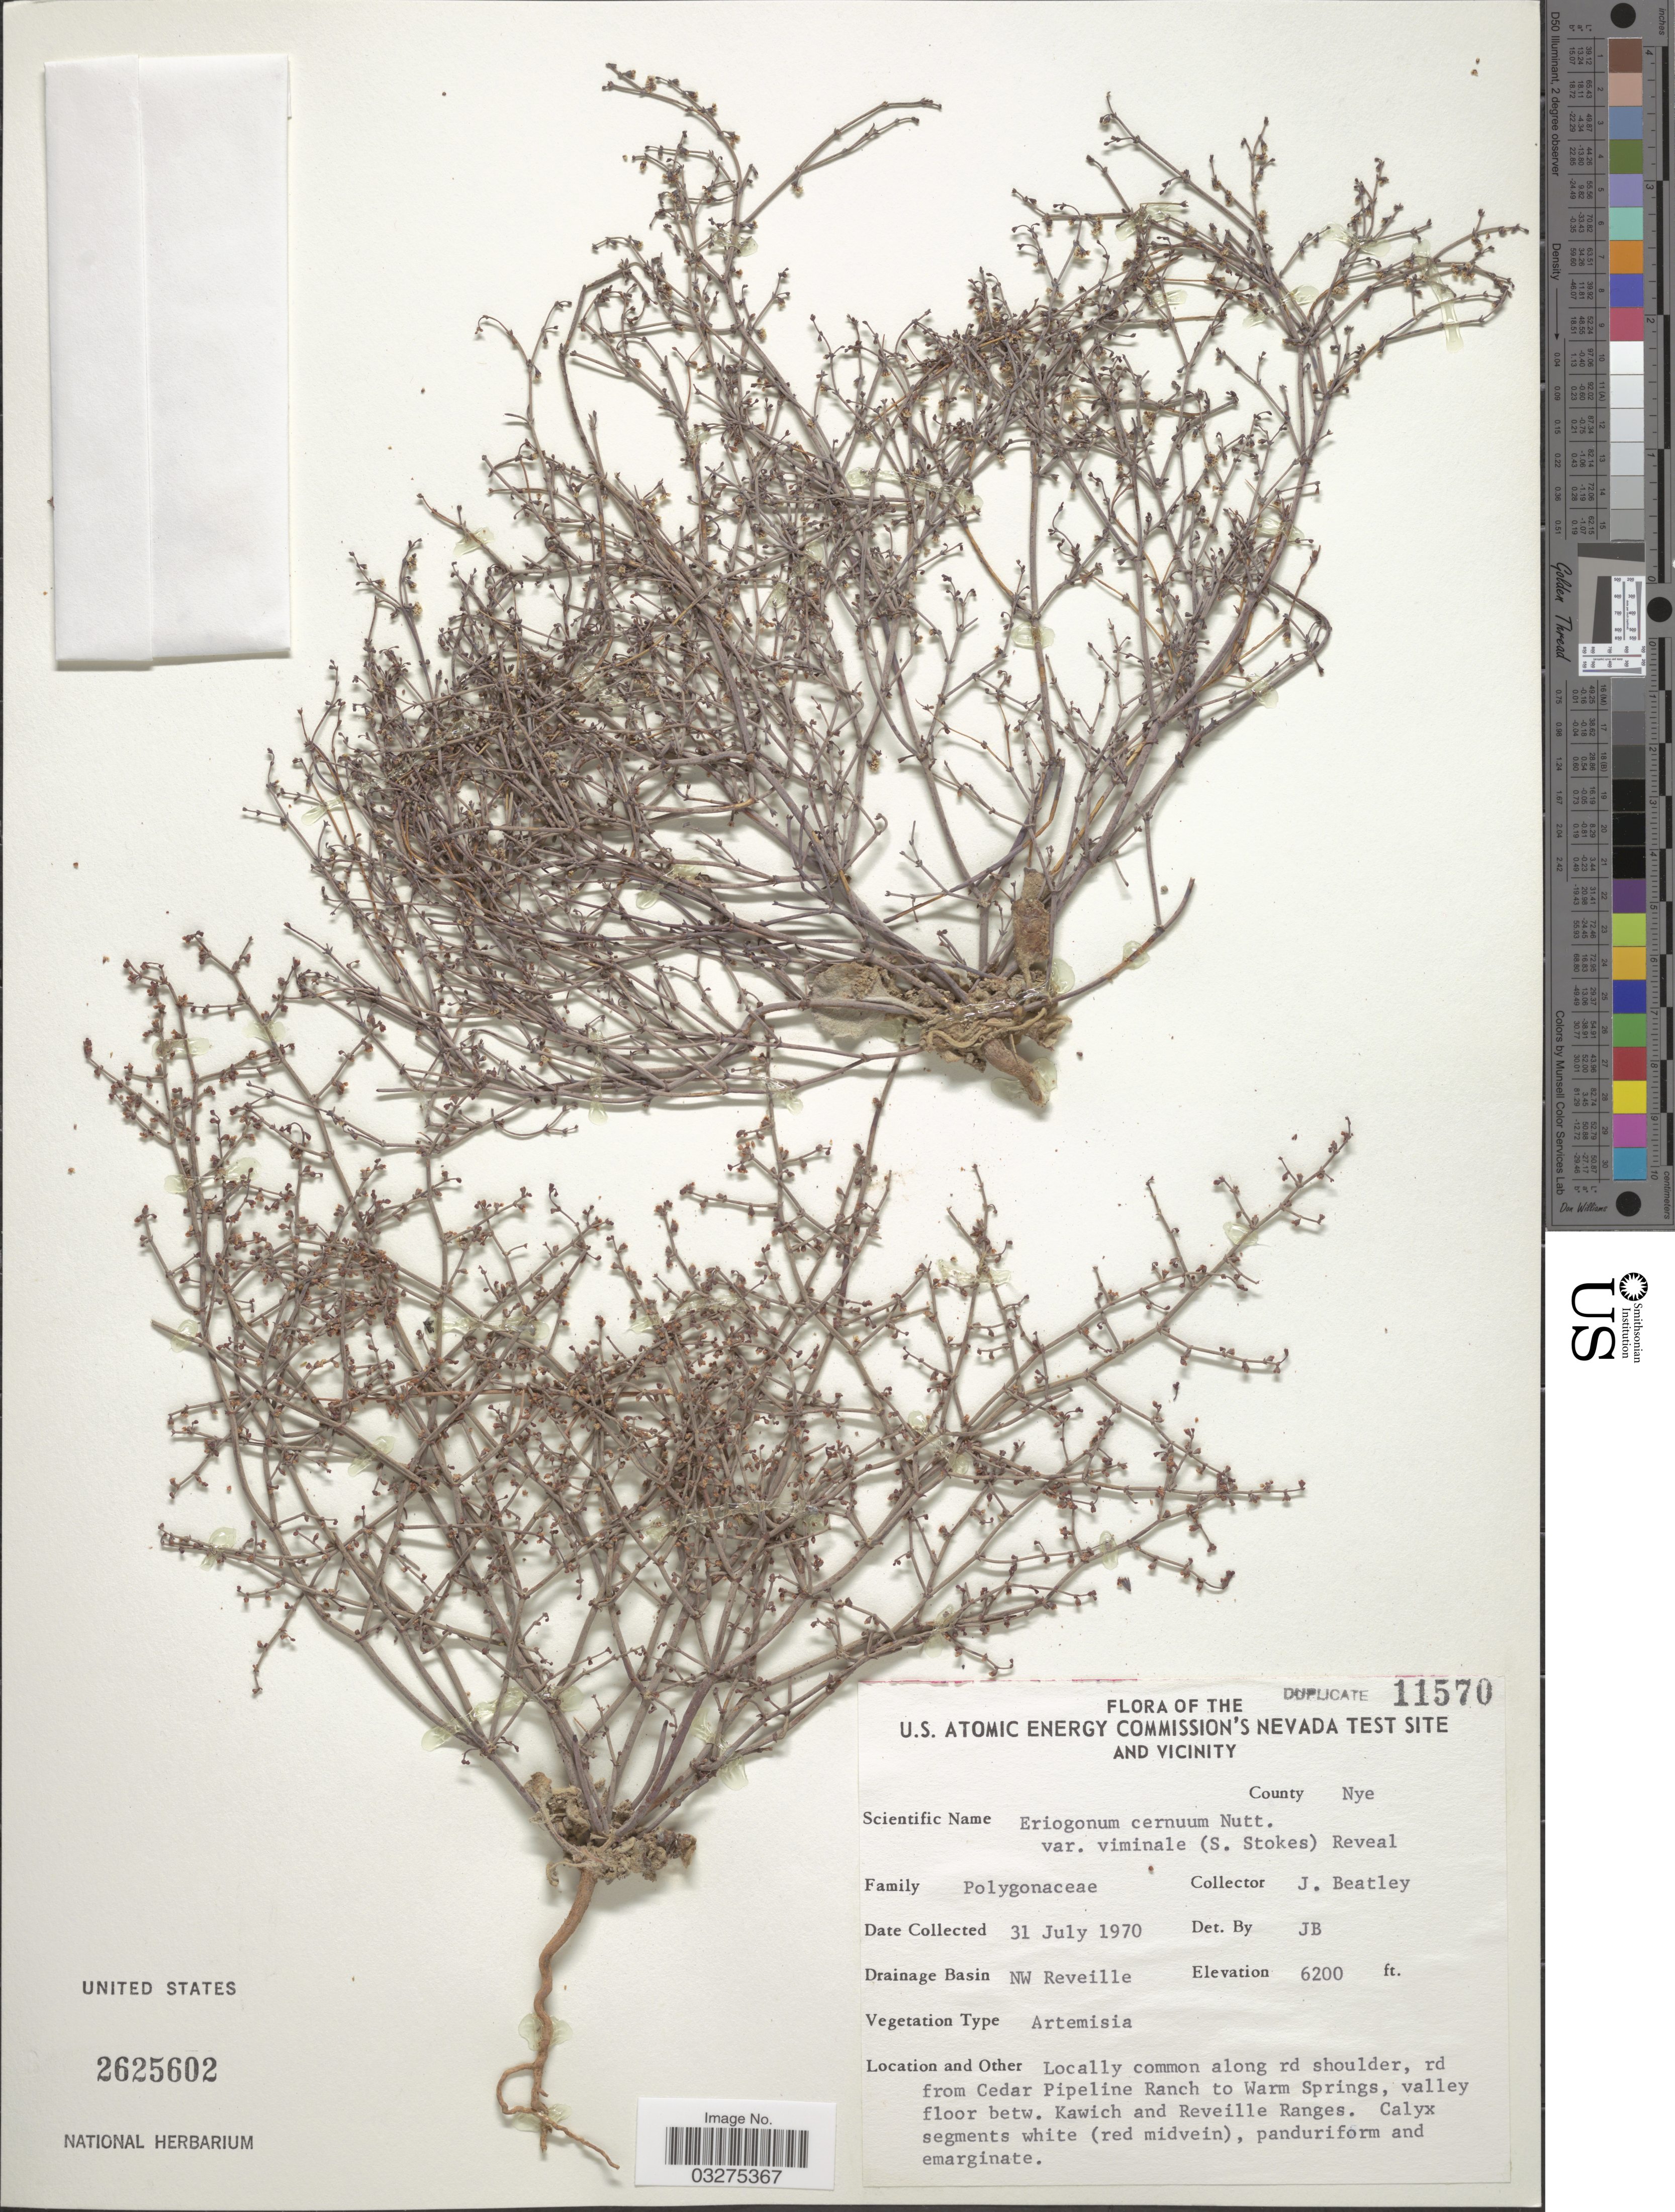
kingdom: Plantae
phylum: Tracheophyta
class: Magnoliopsida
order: Caryophyllales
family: Polygonaceae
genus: Eriogonum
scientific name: Eriogonum cernuum var. viminale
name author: (S. Stokes) Reveal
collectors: J. C. Beatley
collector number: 11570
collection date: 1970-07-31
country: United States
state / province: Nevada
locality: U.S. Atomic Energy Commission's Nevada Test Site and Vicinity. County Nye. Drainage Basin NW Reveille. Rd from Cedar Pipeline Ranch to Warm Springs, valley floor betw. Kawich and Reveille Ranges.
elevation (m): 1890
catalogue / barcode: US 2625602